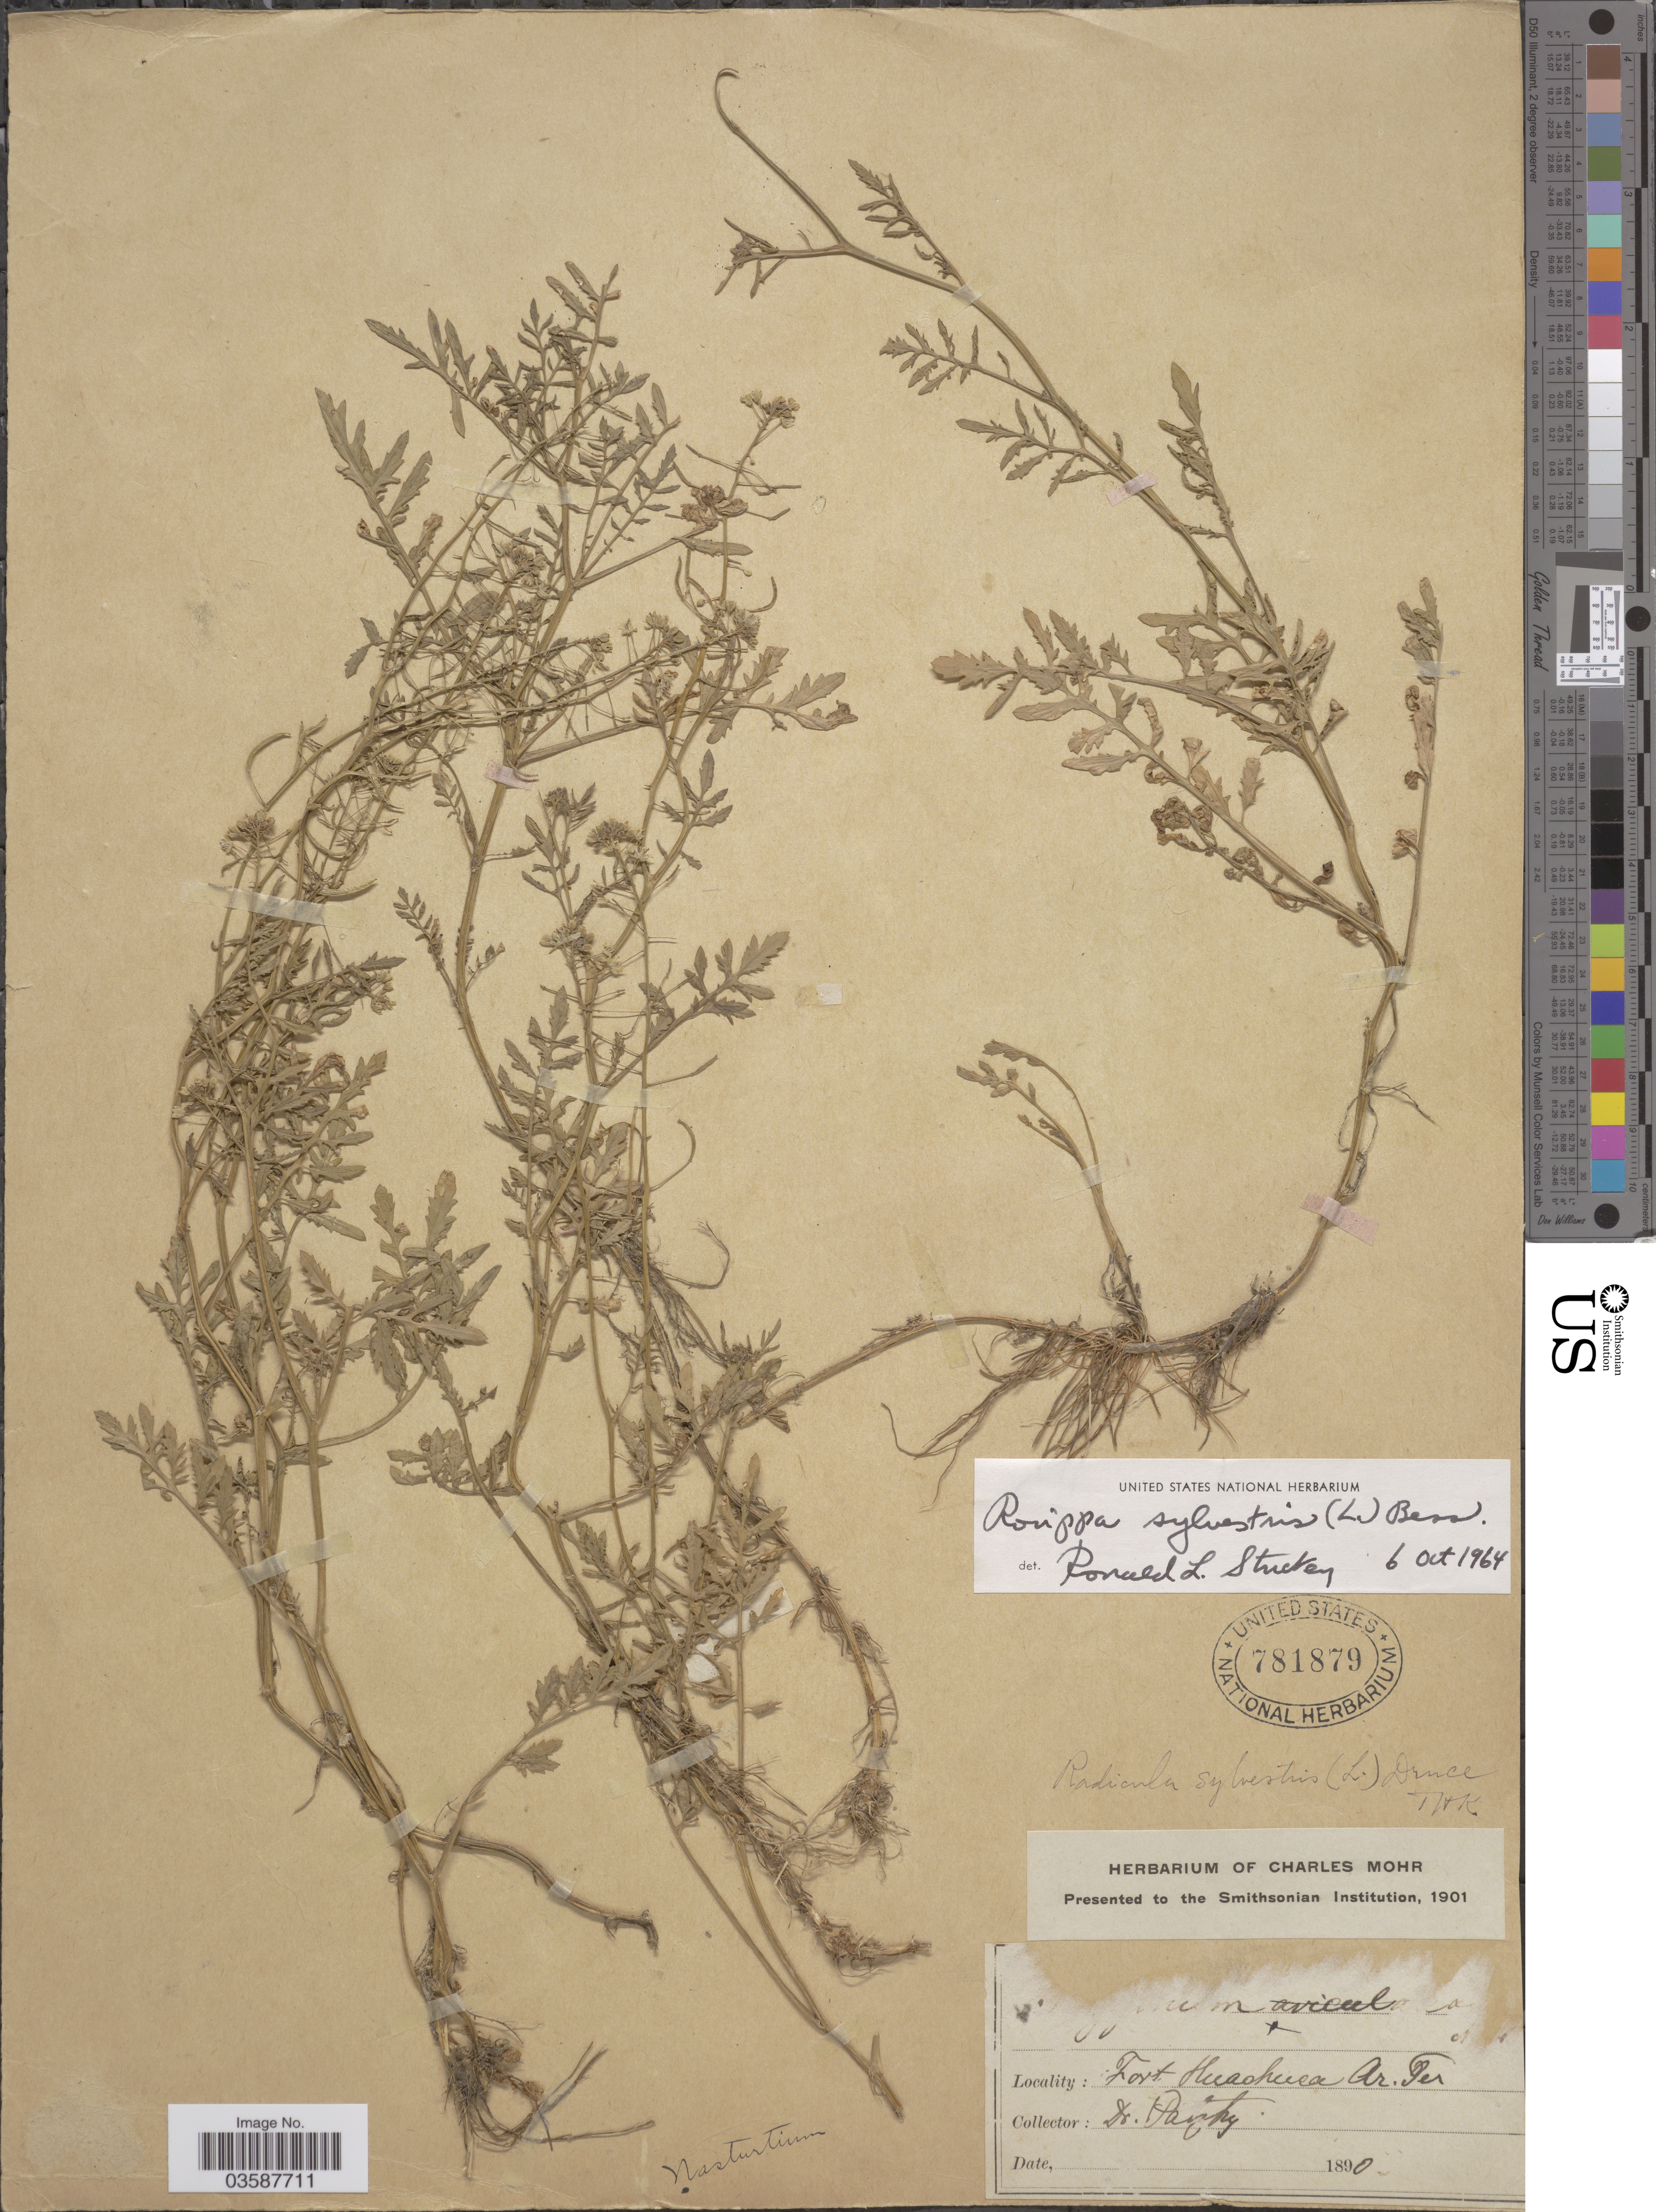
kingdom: Plantae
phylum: Tracheophyta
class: Magnoliopsida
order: Brassicales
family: Brassicaceae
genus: Rorippa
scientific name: Rorippa sylvestris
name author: (L.) Besser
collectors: -. Patzky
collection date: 1890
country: United States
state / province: Arizona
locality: Fort Huachuca Ar. Ter.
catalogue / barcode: US 781879